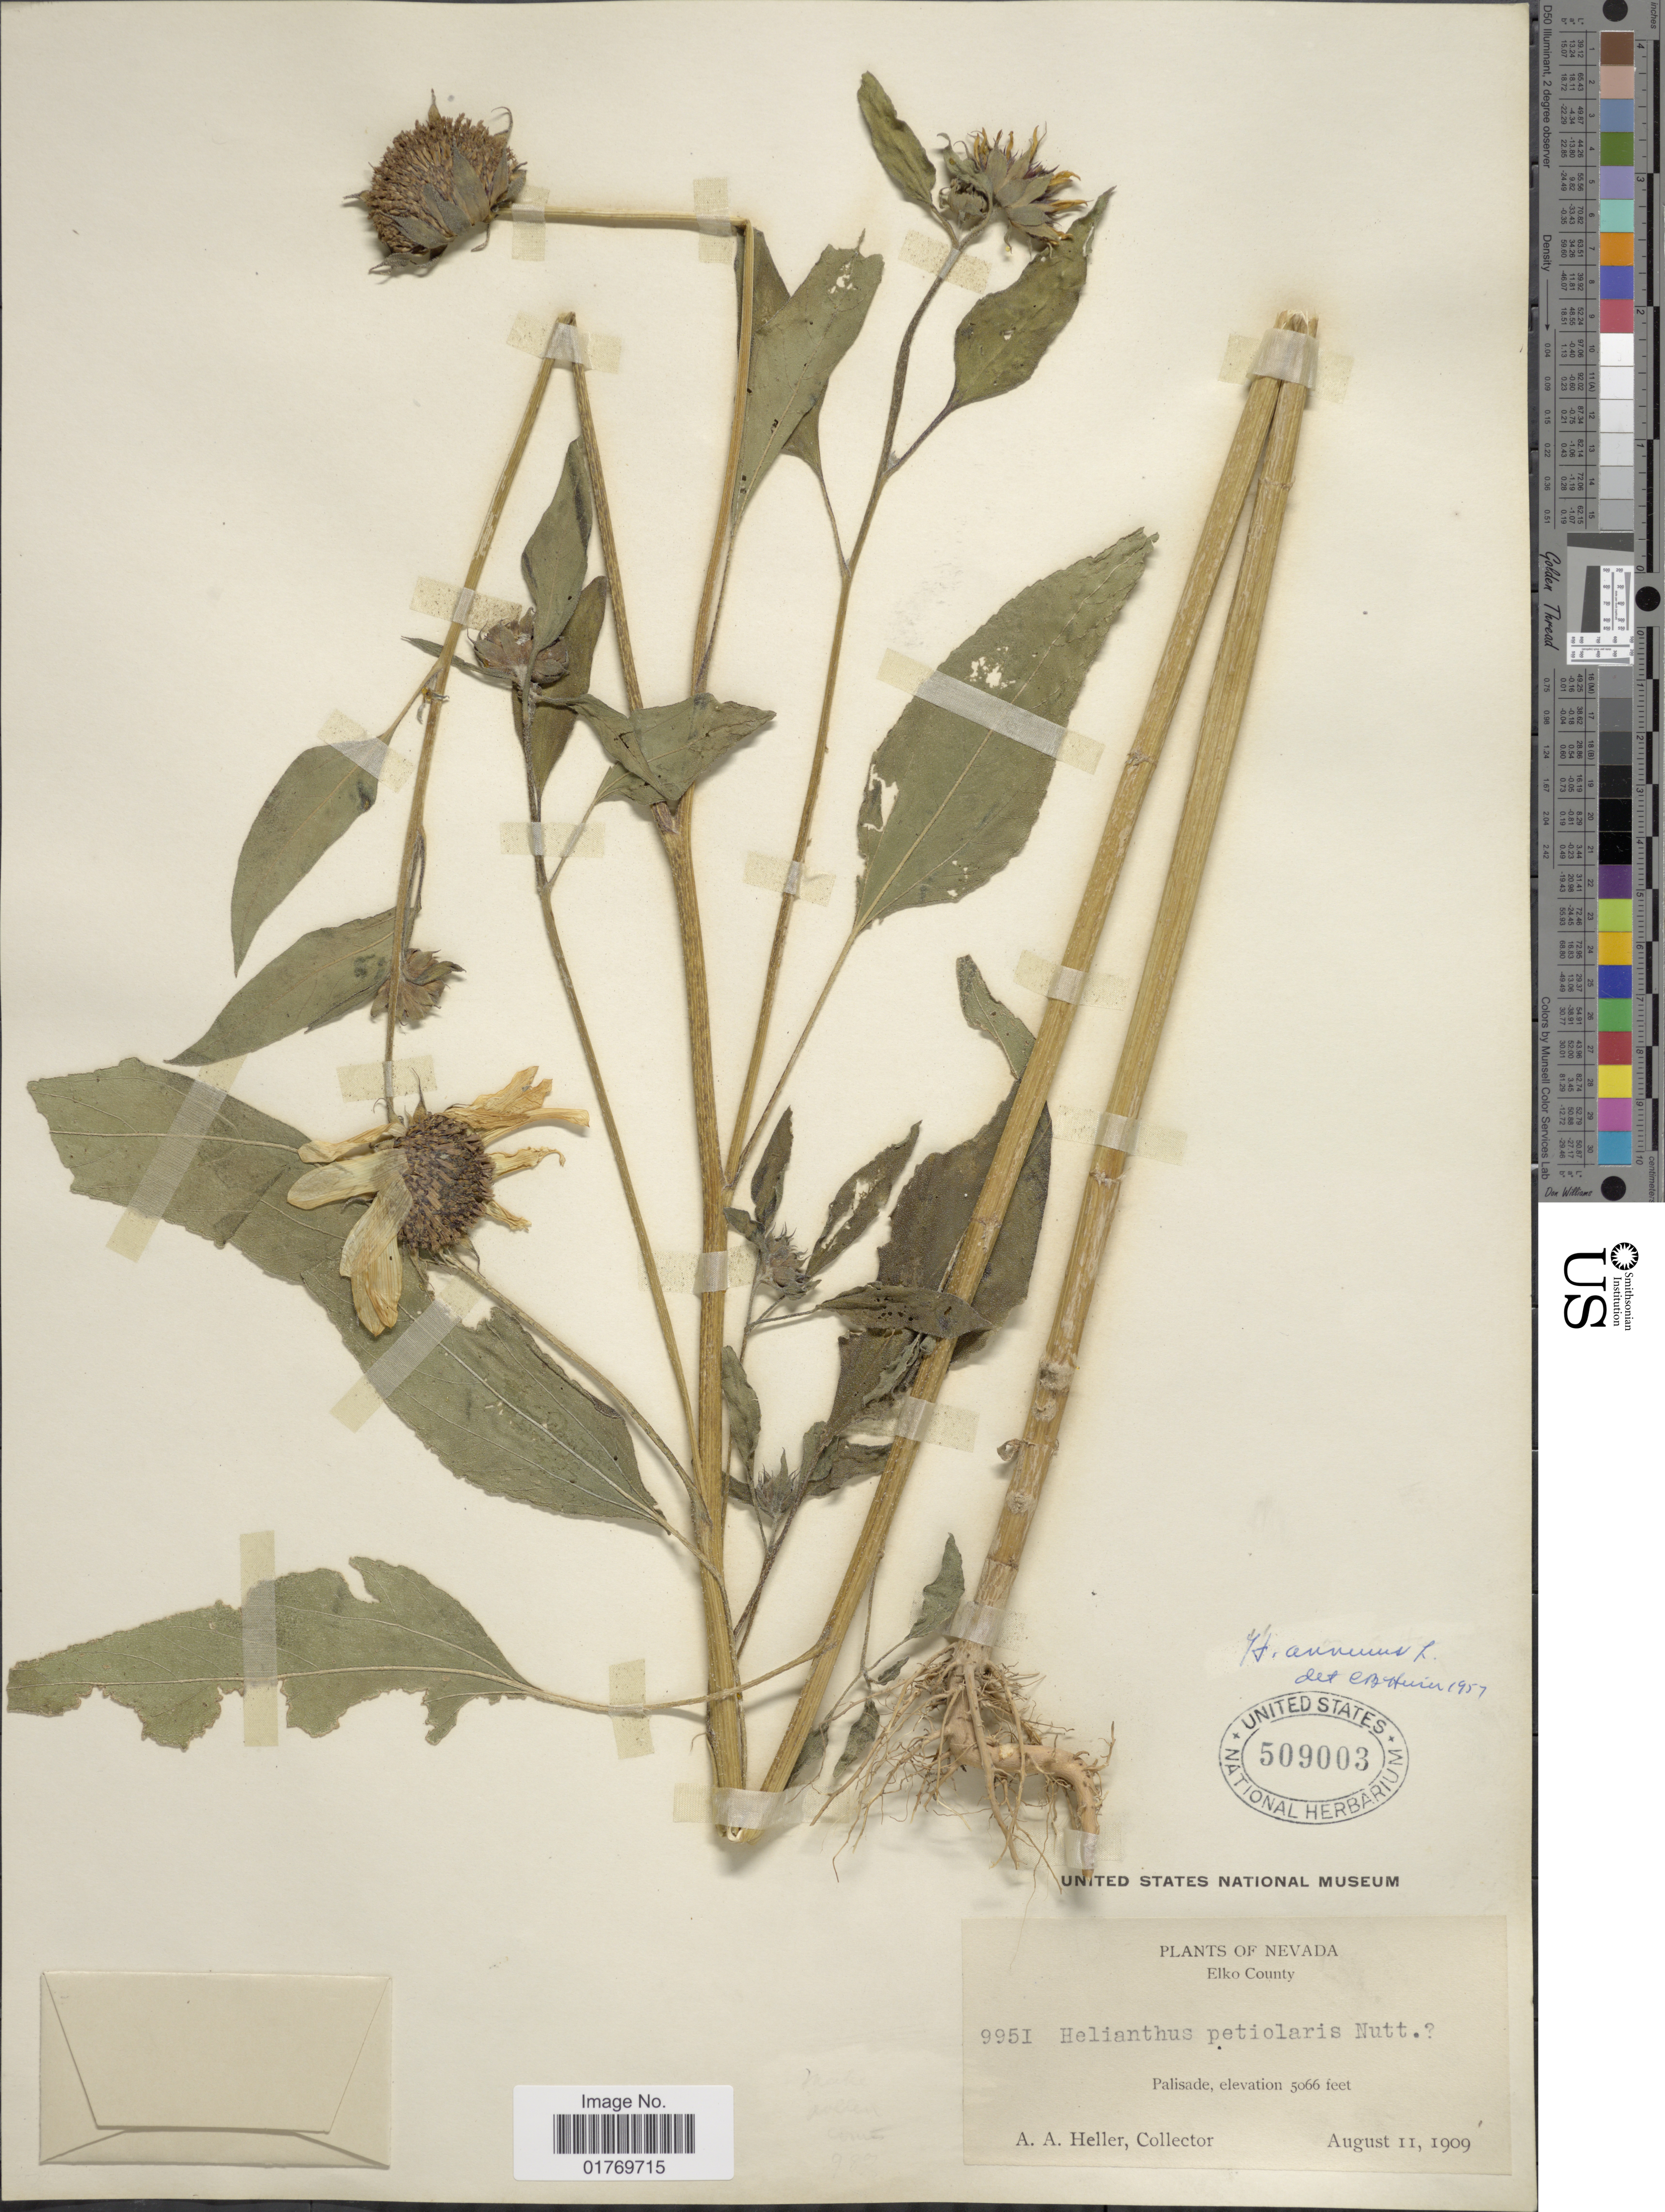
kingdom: Plantae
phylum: Tracheophyta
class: Magnoliopsida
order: Asterales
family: Asteraceae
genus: Helianthus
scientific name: Helianthus annuus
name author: L.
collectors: A. A. Heller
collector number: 9951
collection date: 1909-08-11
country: United States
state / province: Nevada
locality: Elko County, Palisade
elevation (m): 1544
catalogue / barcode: US 509003